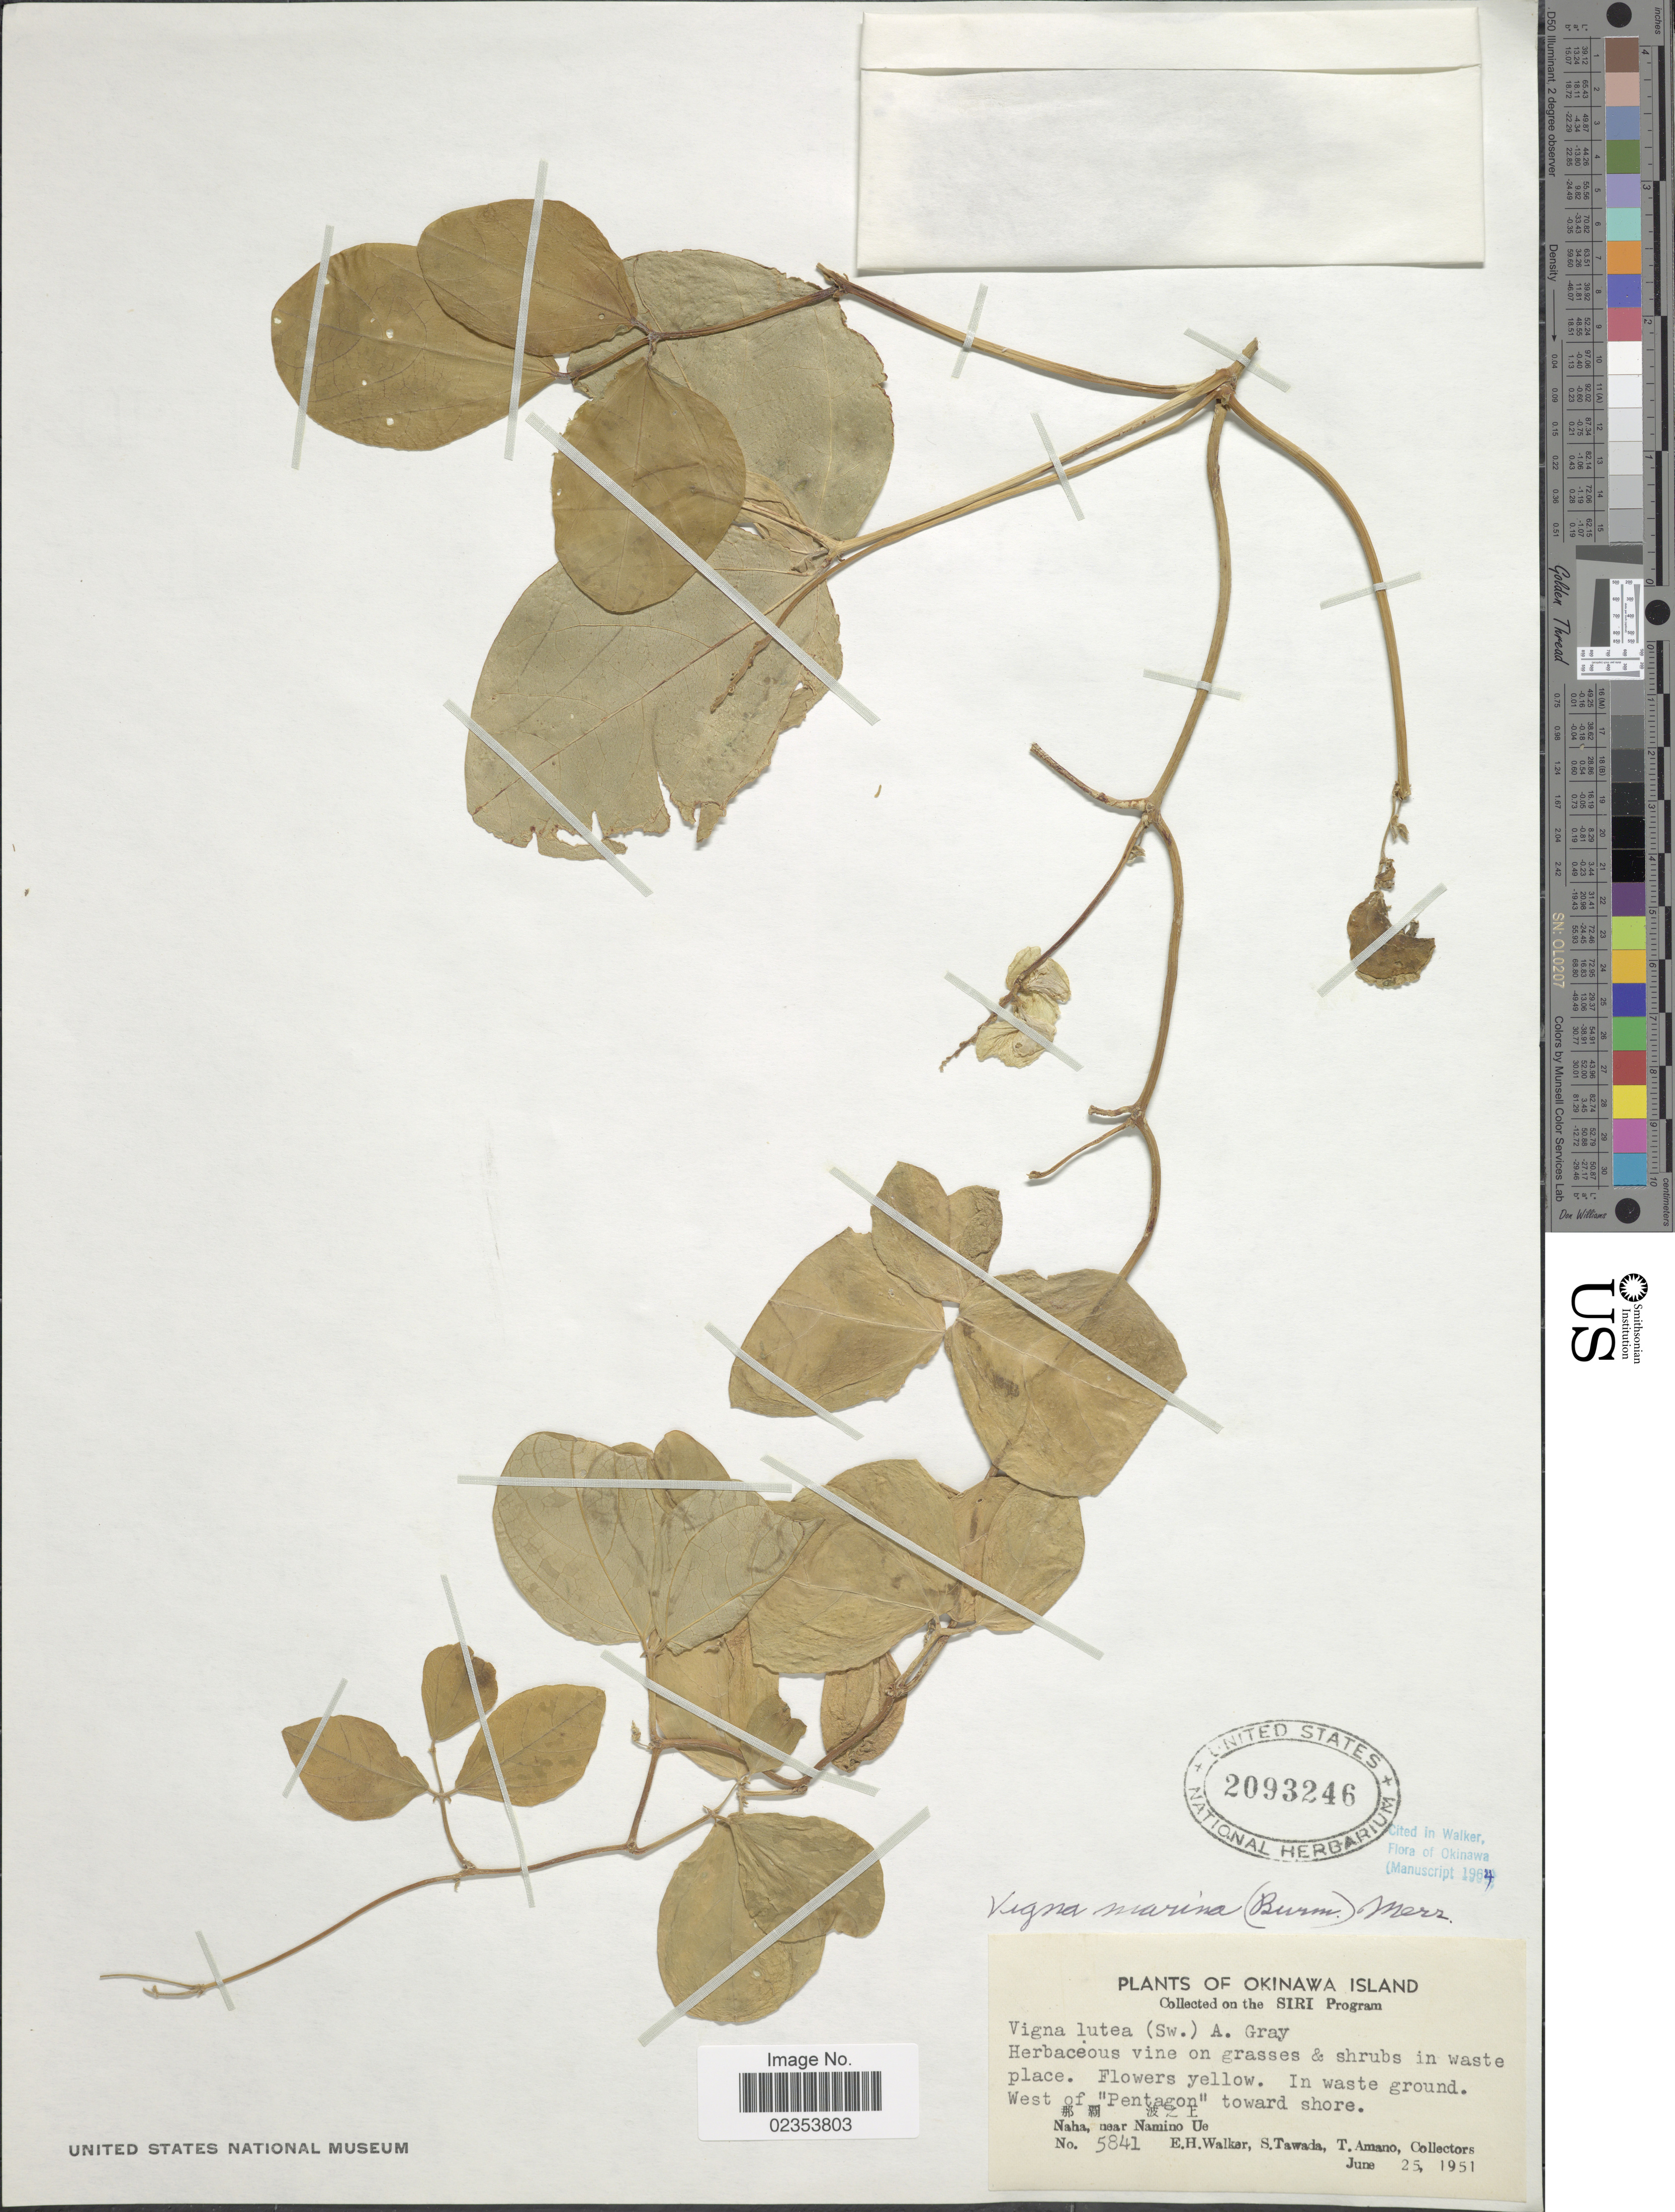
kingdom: Plantae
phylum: Tracheophyta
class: Magnoliopsida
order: Fabales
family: Fabaceae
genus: Vigna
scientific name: Vigna marina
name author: (Burm.) Merr.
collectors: E. H. Walker, S. Tawada & T. Amano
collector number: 5841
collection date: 1951-06-25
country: Japan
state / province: Okinawa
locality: West of "Pentagon " toward shore. Naha, near Namino Ue.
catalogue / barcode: US 2093246